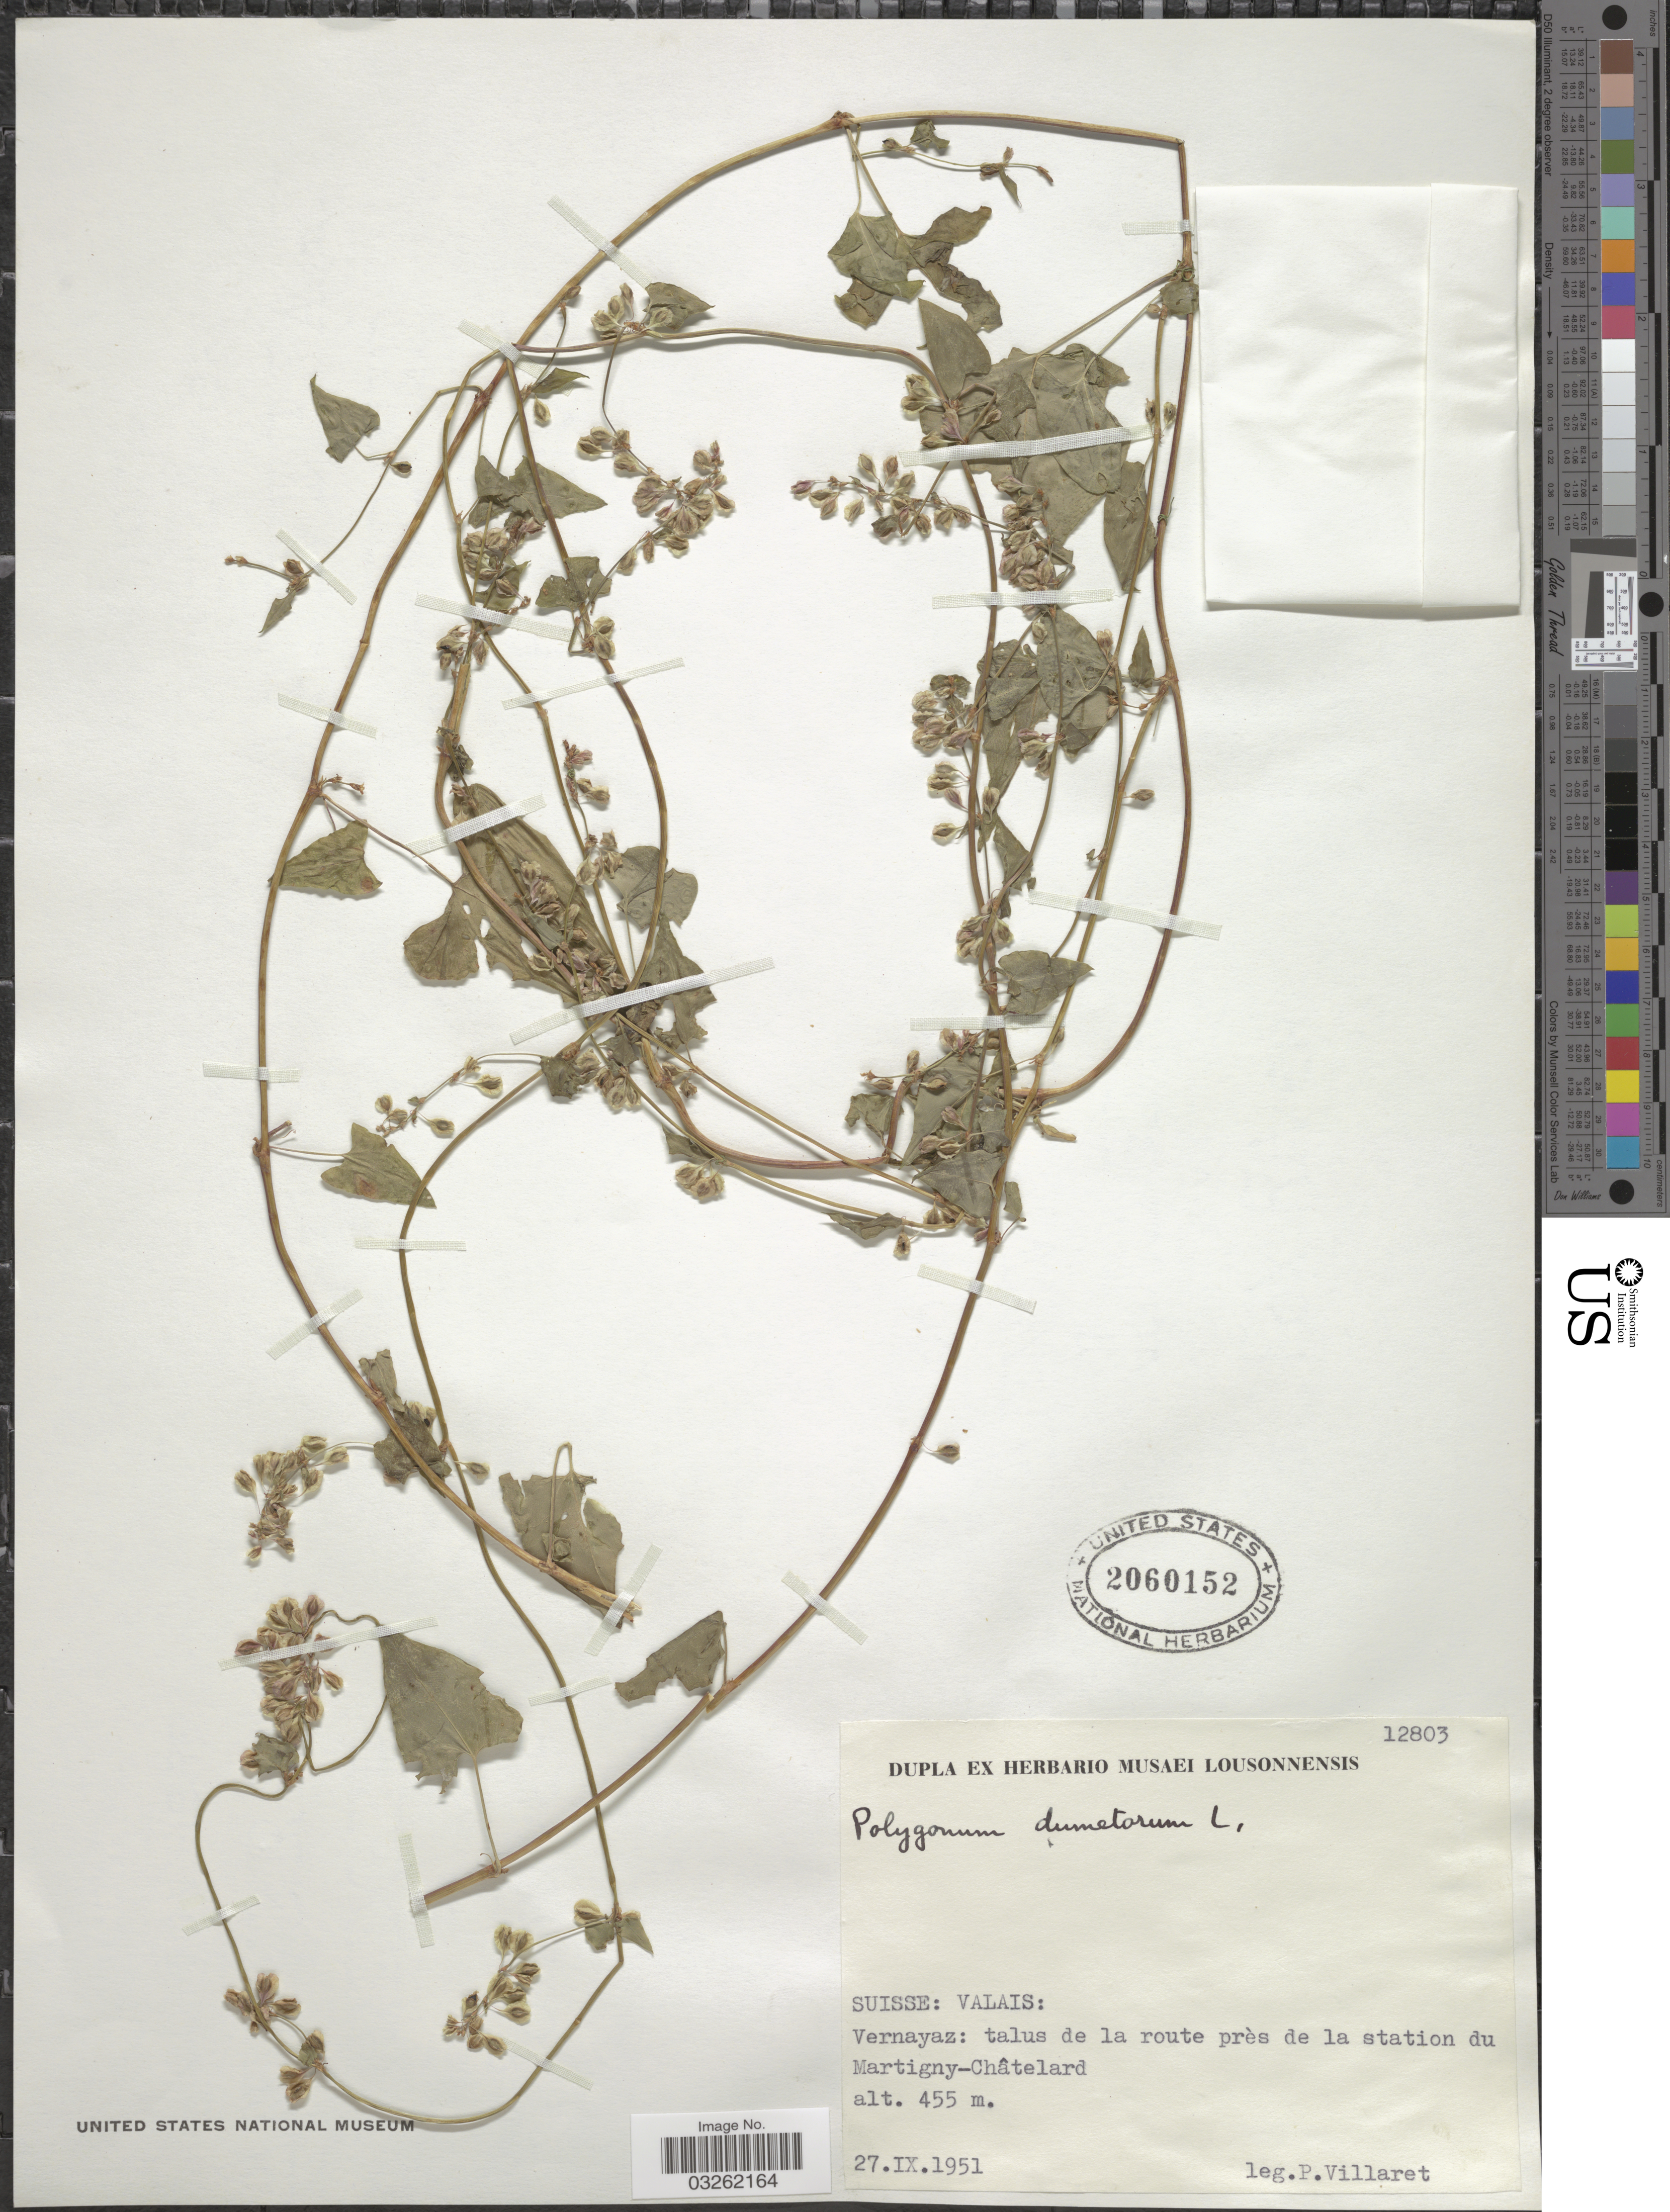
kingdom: Plantae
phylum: Tracheophyta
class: Magnoliopsida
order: Caryophyllales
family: Polygonaceae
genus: Fallopia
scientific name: Fallopia dumetorum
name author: (L.) Holub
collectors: P. Villaret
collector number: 12803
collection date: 1951-09-27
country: Switzerland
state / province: Valais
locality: Suisse. Vernayaz: talus de la route près de la station du Martigny-Châtelard.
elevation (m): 455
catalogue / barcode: US 2060152